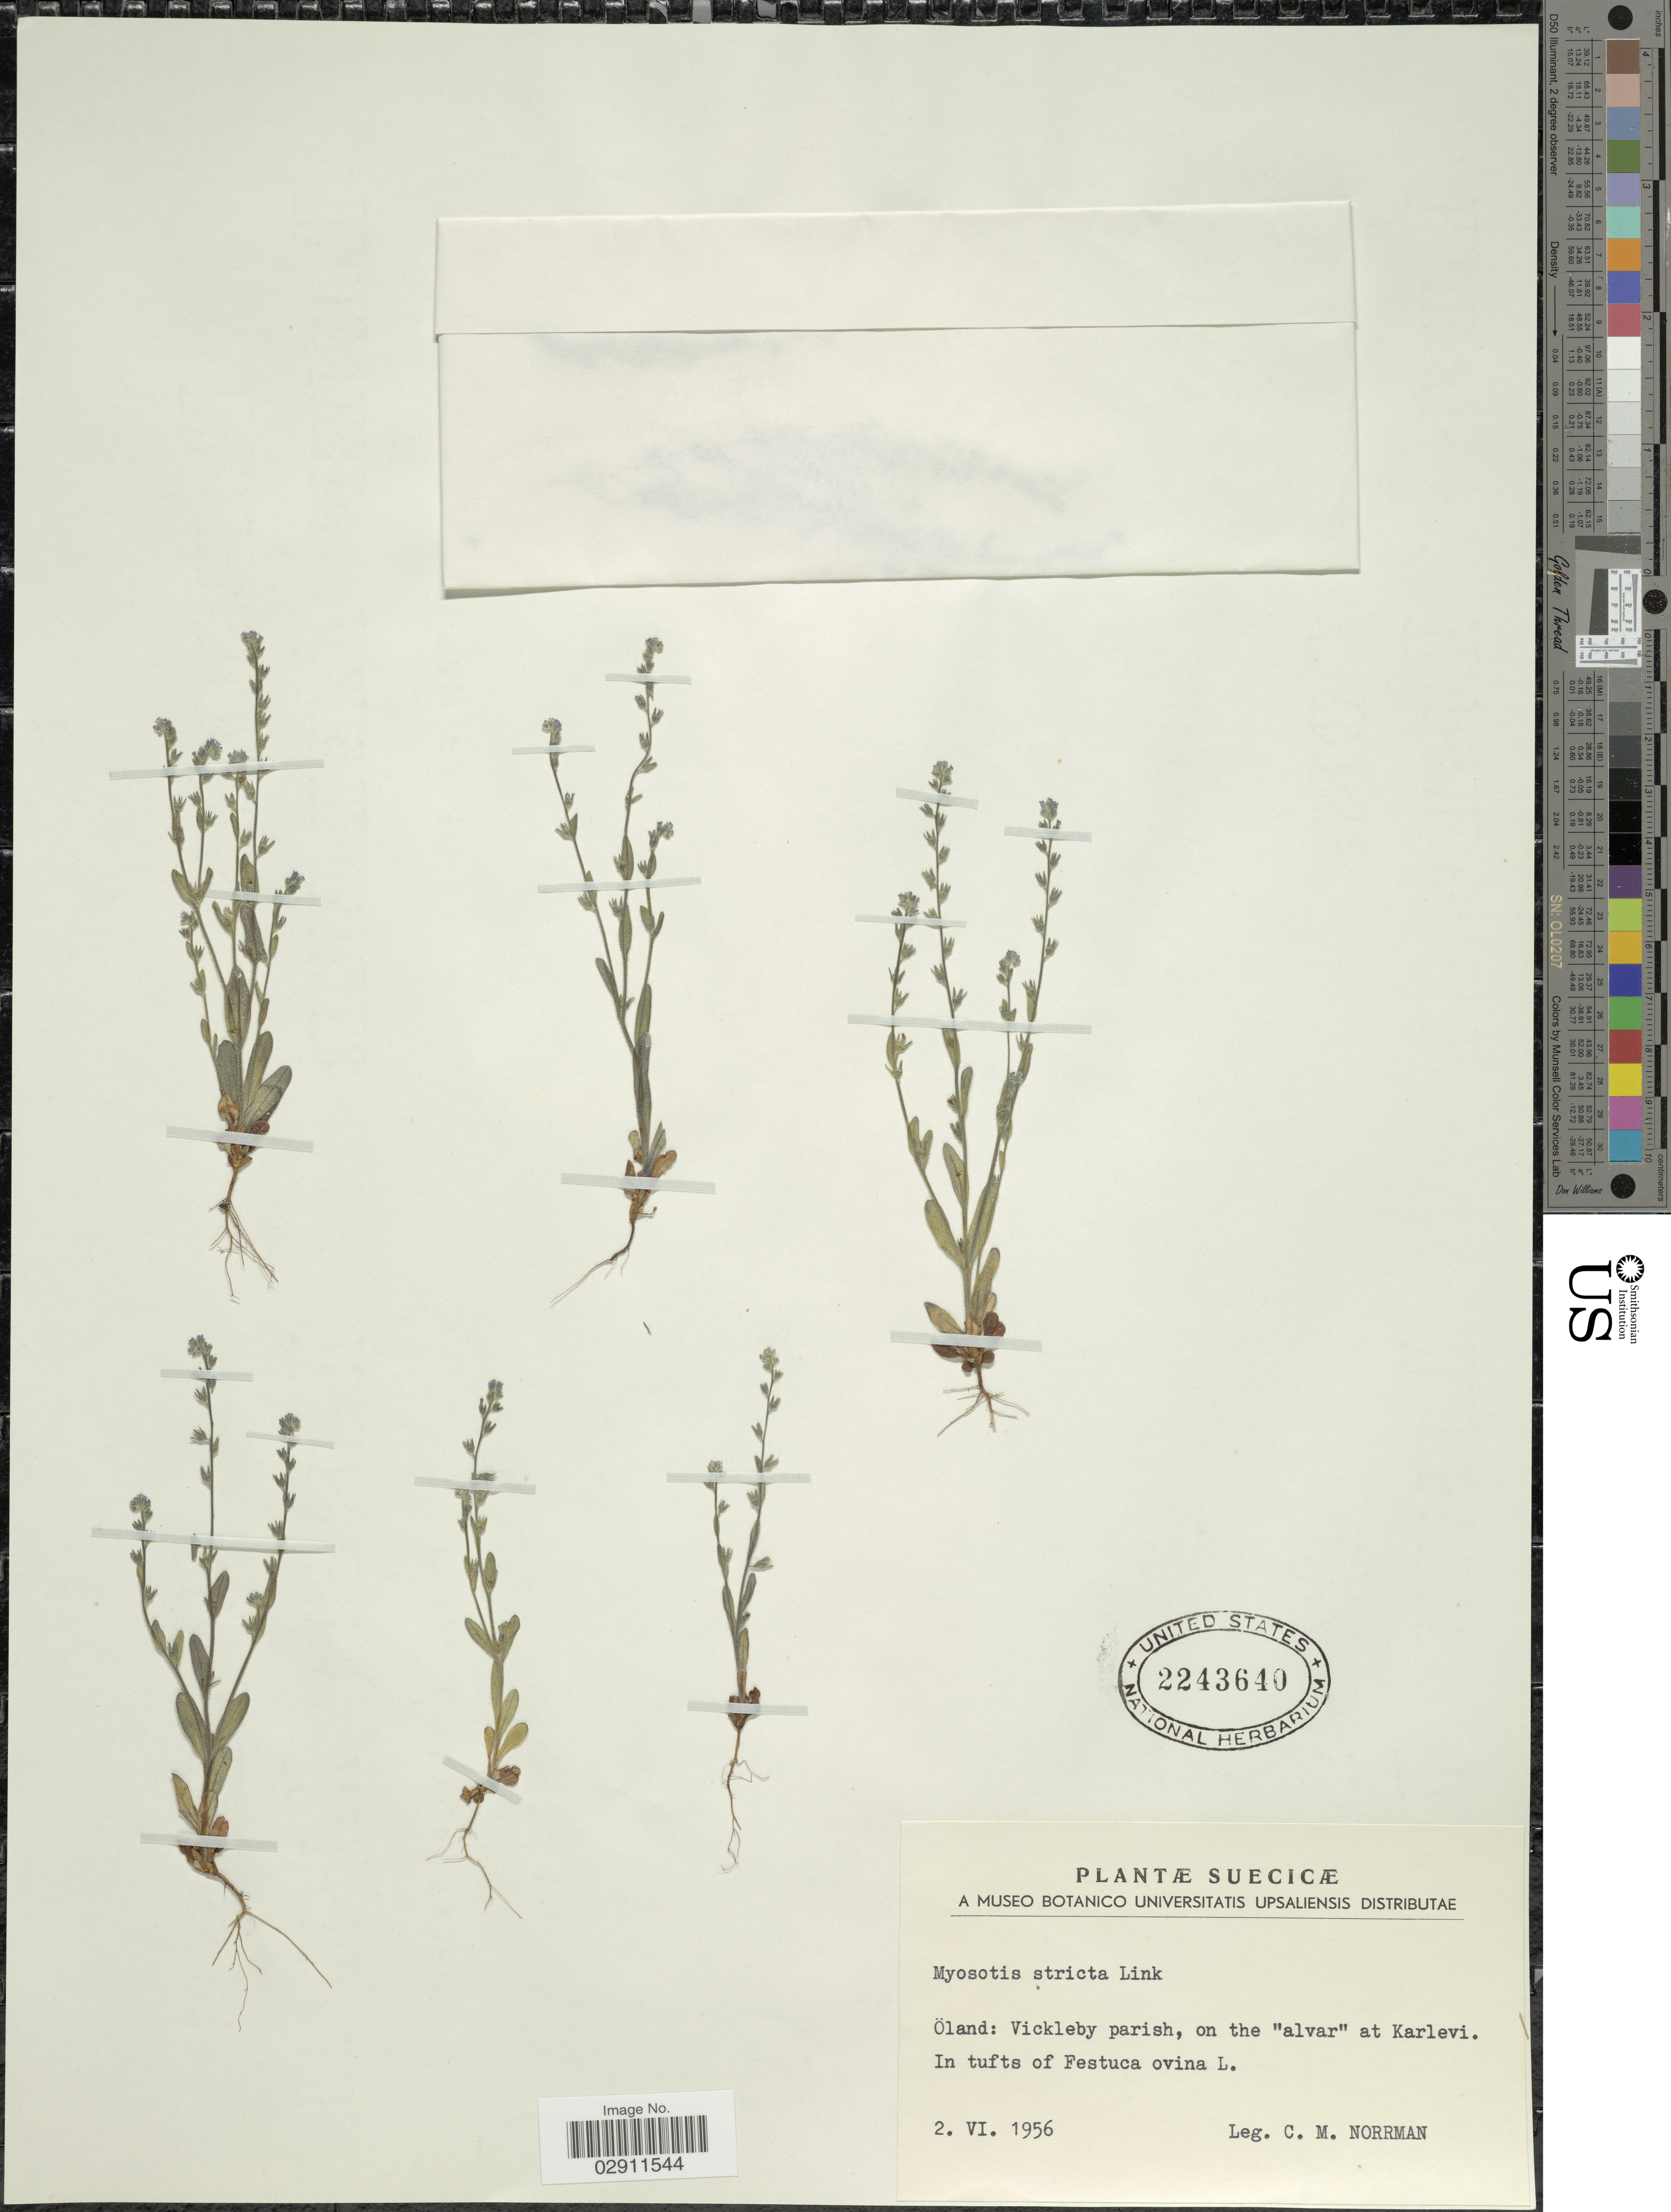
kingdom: Plantae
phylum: Tracheophyta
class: Magnoliopsida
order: Boraginales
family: Boraginaceae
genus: Myosotis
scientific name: Myosotis stricta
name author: Link ex Roem. & Schult.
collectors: C. Norrman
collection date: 1956-06-02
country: Sweden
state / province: Kalmar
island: Oland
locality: Suecicæ, Öland: Vickleby parish, on the "alvar" at Karlevi.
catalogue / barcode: US 2243640